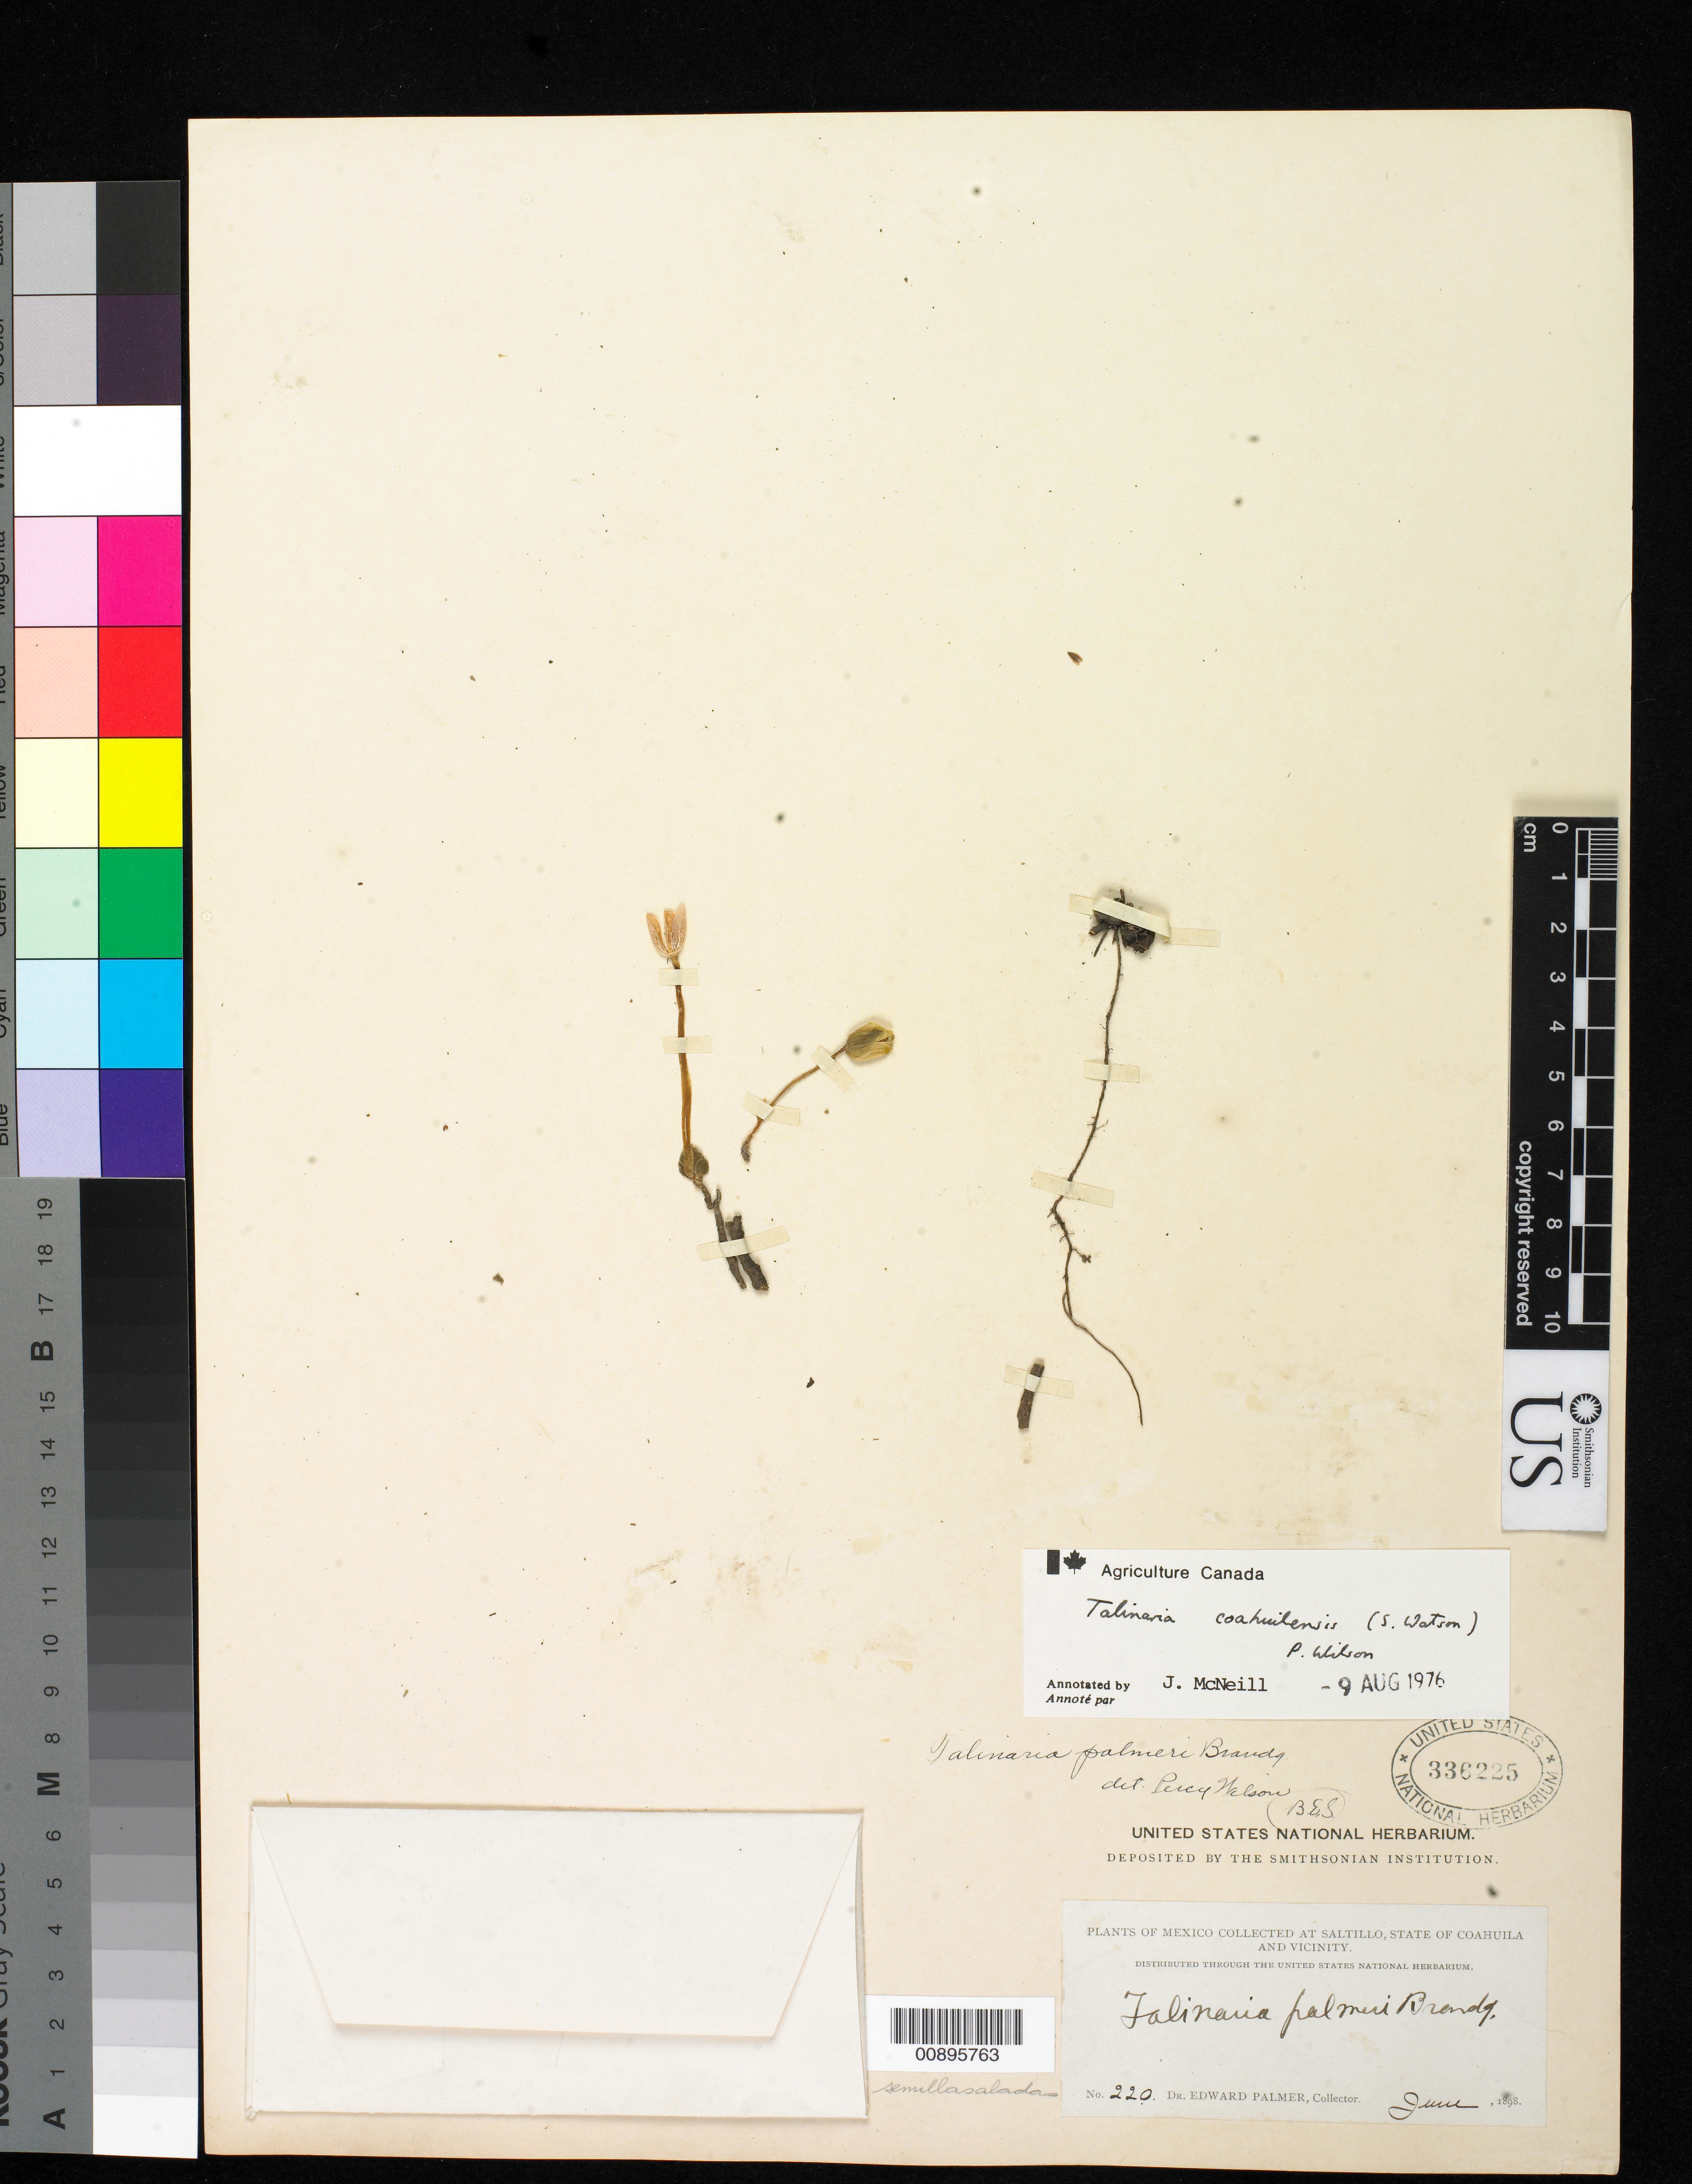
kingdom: Plantae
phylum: Tracheophyta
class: Magnoliopsida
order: Caryophyllales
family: Anacampserotaceae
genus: Anacampseros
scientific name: Anacampseros coahuilensis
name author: (S. Watson) Eggli & Nyffeler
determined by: Strong, Mark T., (BOT), Smithsonian Institution - National Museum of Natural History (UNITED STATES)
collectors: E. Palmer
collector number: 220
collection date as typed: Jun 1898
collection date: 1898-06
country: Mexico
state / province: Coahuila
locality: Saltillo, Coahuila and vicinity.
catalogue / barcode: US 336225